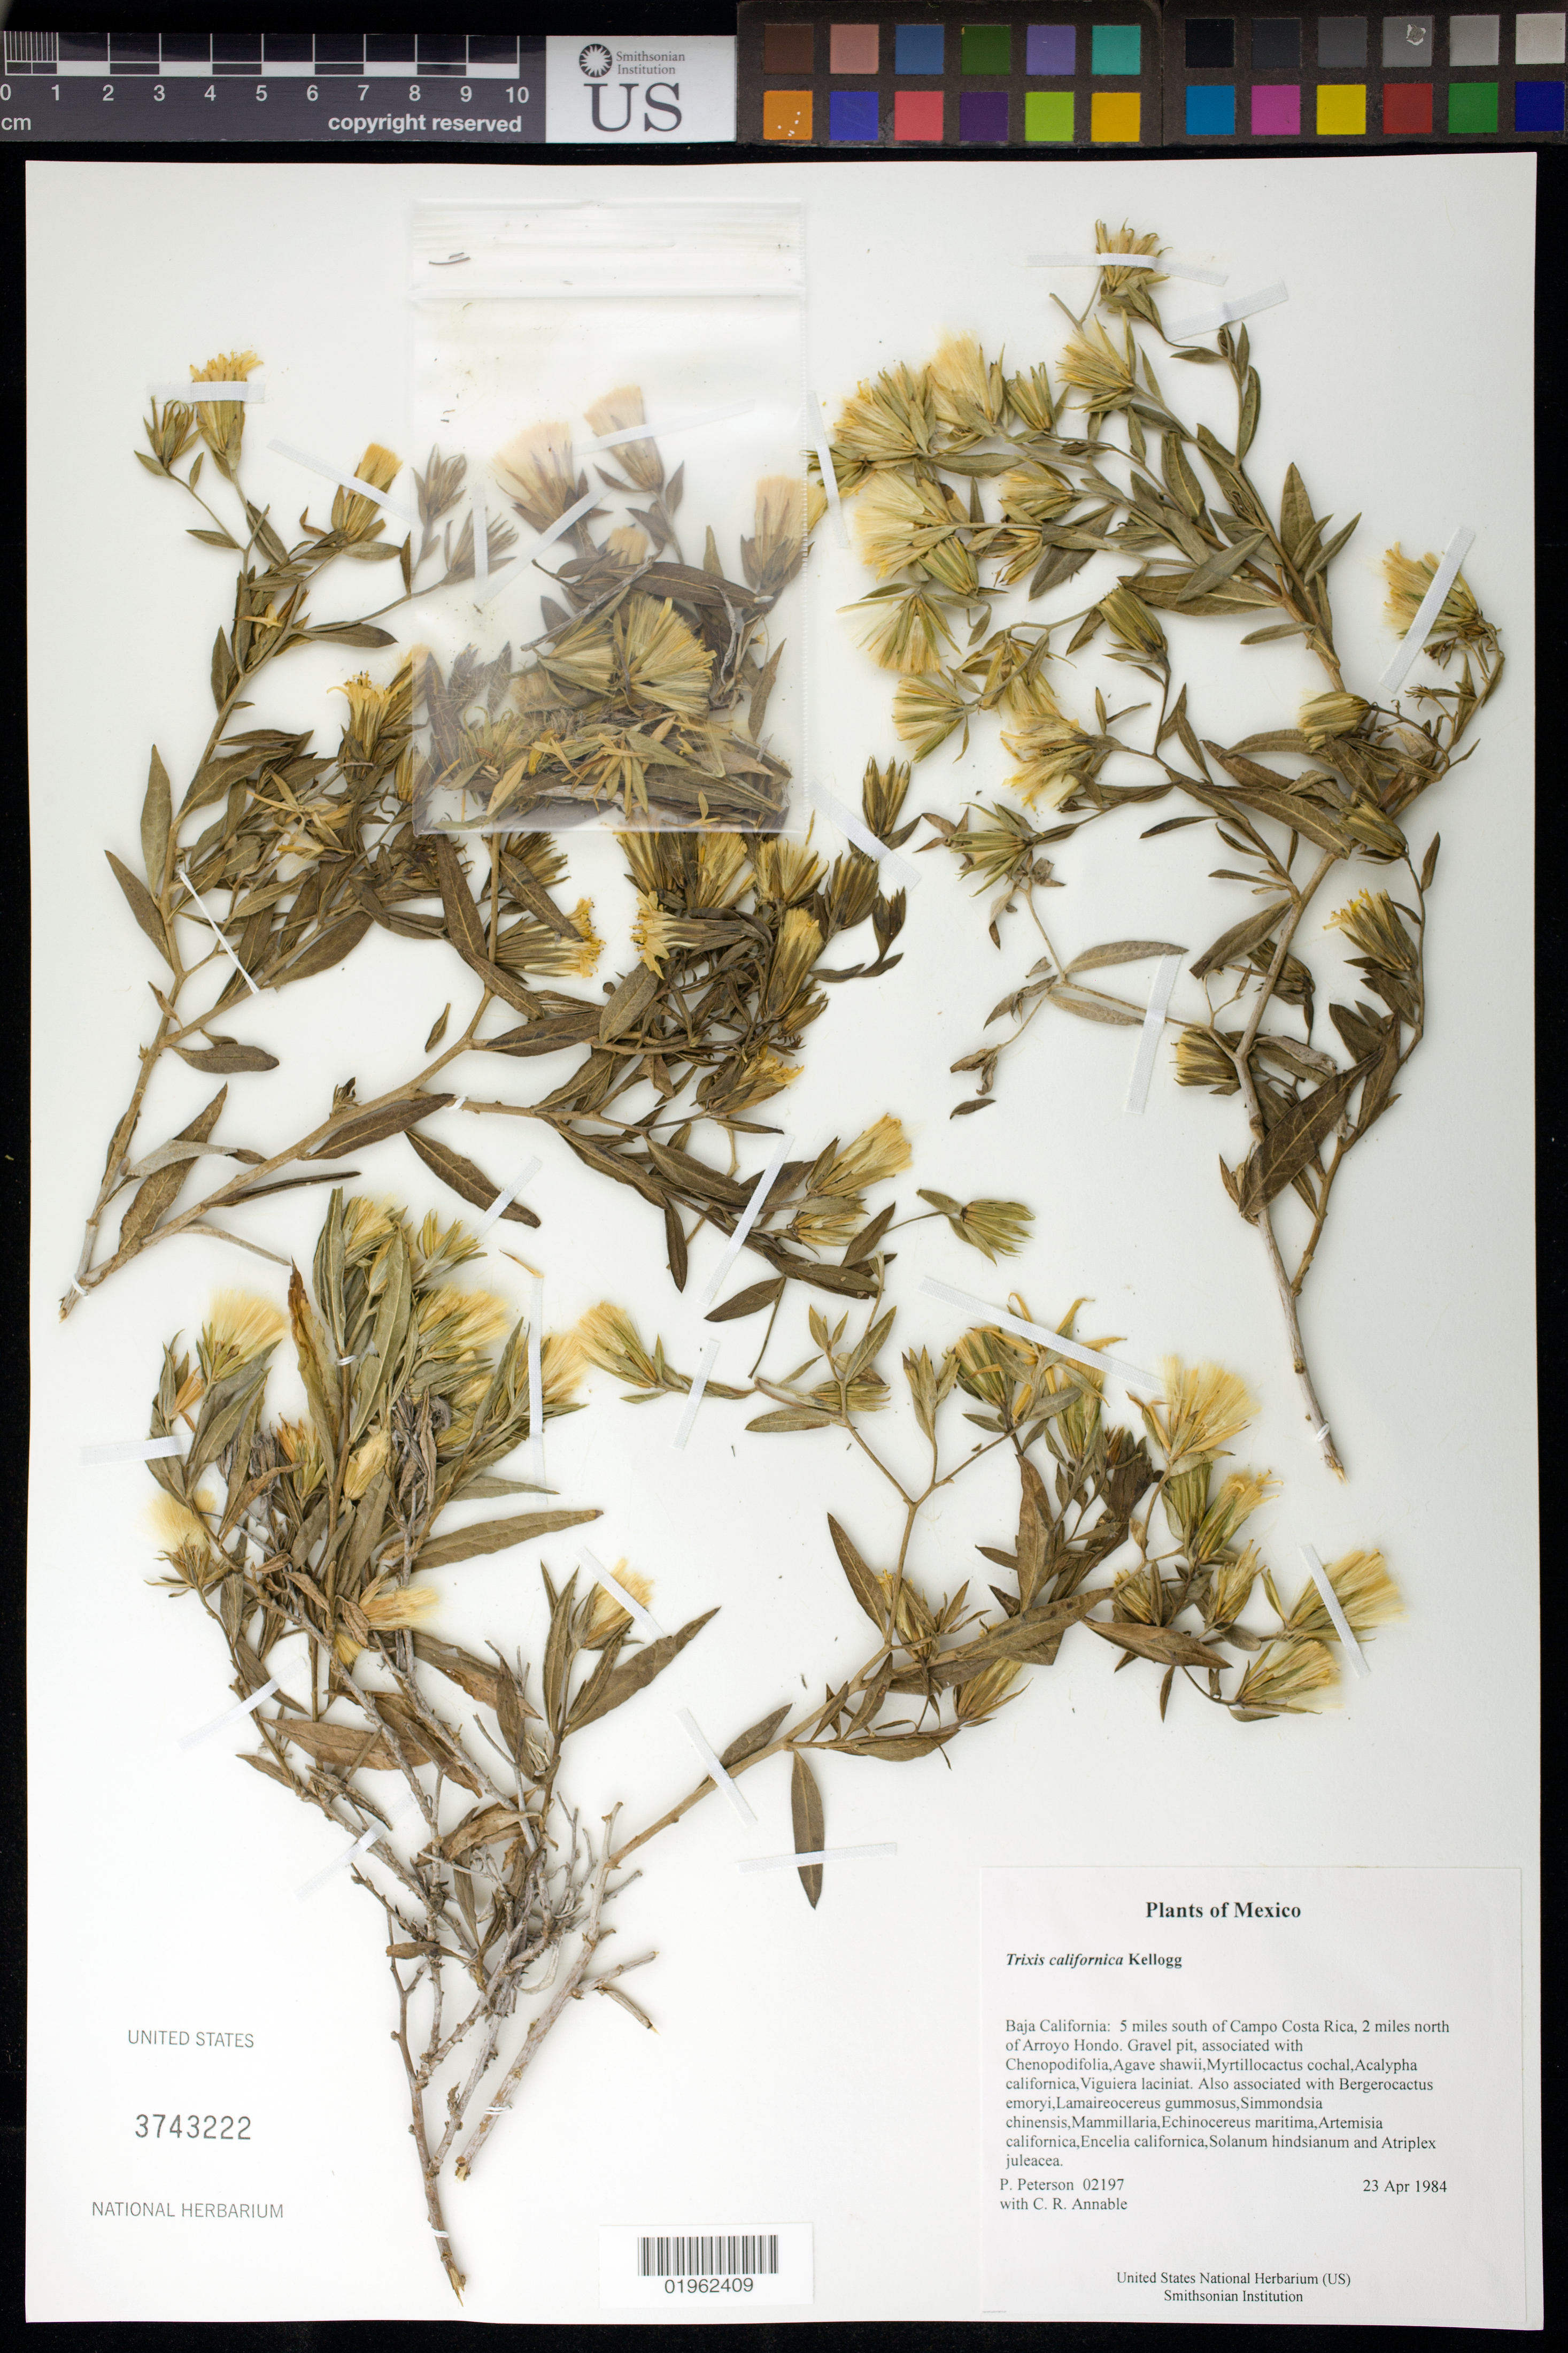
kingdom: Plantae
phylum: Tracheophyta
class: Magnoliopsida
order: Asterales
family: Asteraceae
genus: Trixis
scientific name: Trixis californica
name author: Kellogg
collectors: P. M. Peterson & C. R. Annable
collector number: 02197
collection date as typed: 23 Apr 1984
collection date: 1984-04-23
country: Mexico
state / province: Baja California Norte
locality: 5 miles south of Campo Costa Rica, 2 miles north of Arroyo Hondo.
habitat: Gravel pit, associated with Chenopodifolia,Agave shawii,Myrtillocactus cochal,Acalypha californica,Viguiera laciniat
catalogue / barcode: US 3743222